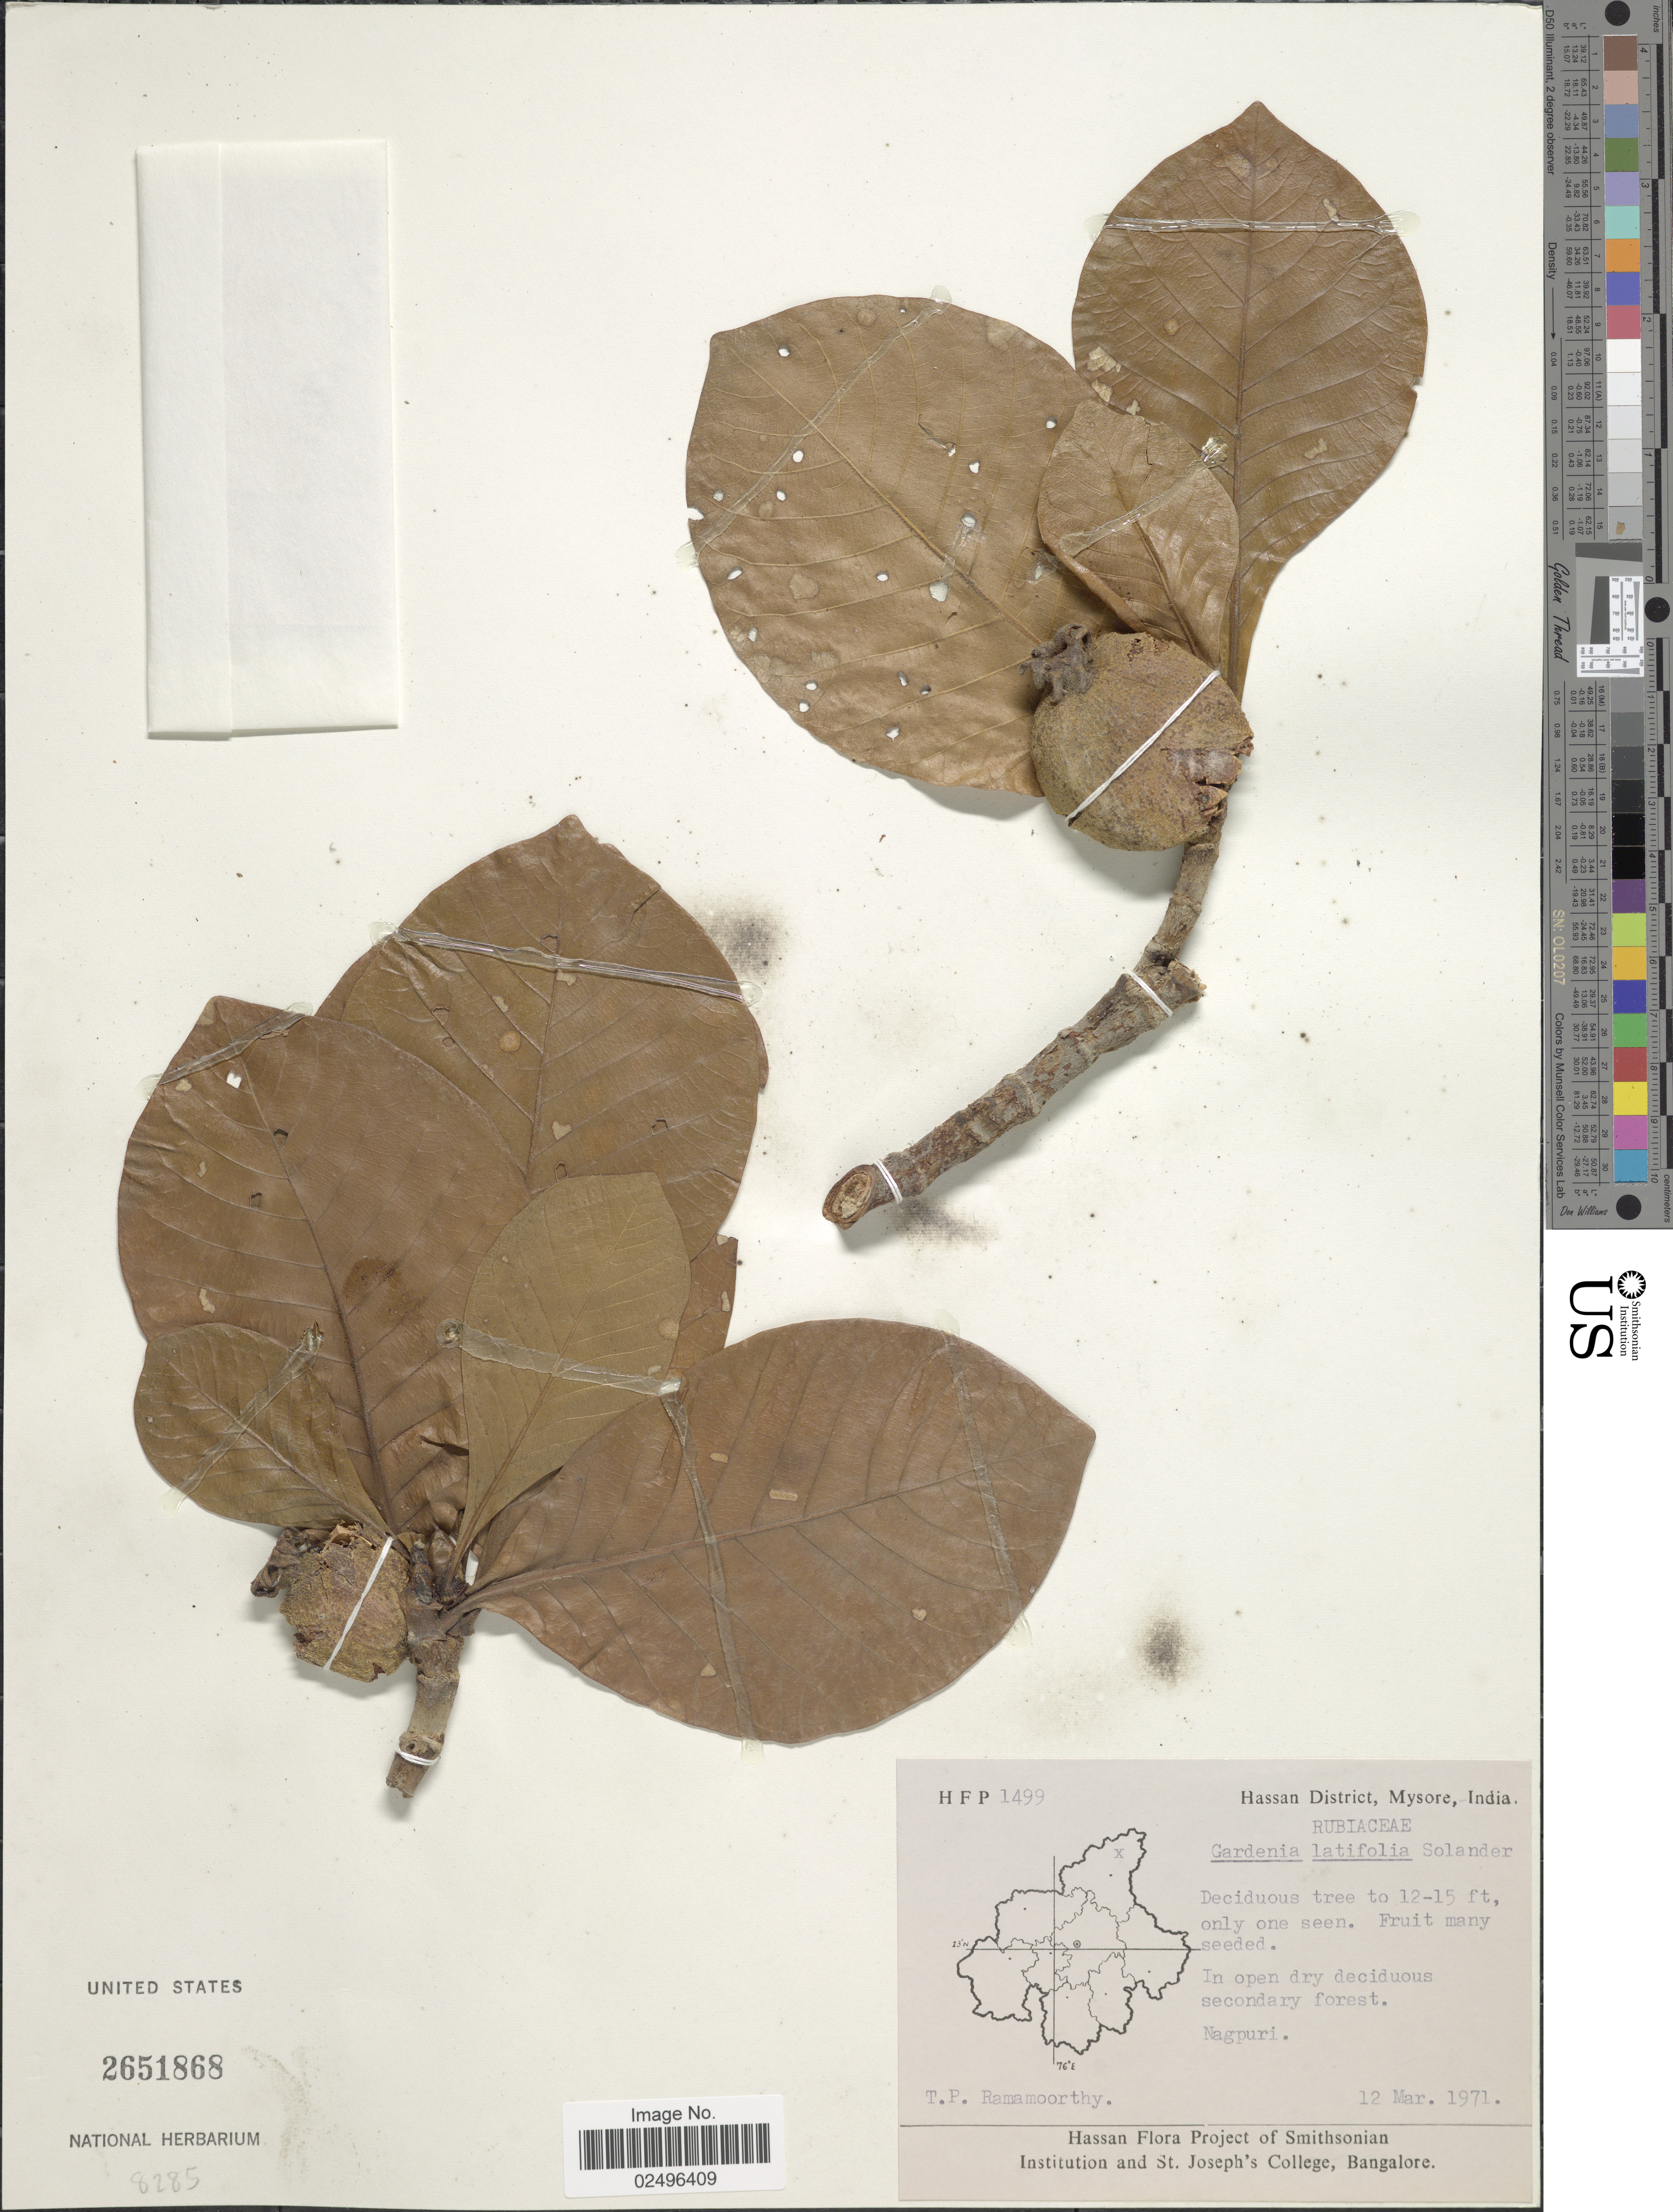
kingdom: Plantae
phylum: Tracheophyta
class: Magnoliopsida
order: Gentianales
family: Rubiaceae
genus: Gardenia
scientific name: Gardenia latifolia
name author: Aiton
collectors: T. P. Ramamoorthy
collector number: HFP 1499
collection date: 1971-03-12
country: India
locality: Hassan District, Mysore, India, Nagpuri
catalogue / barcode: US 2651868